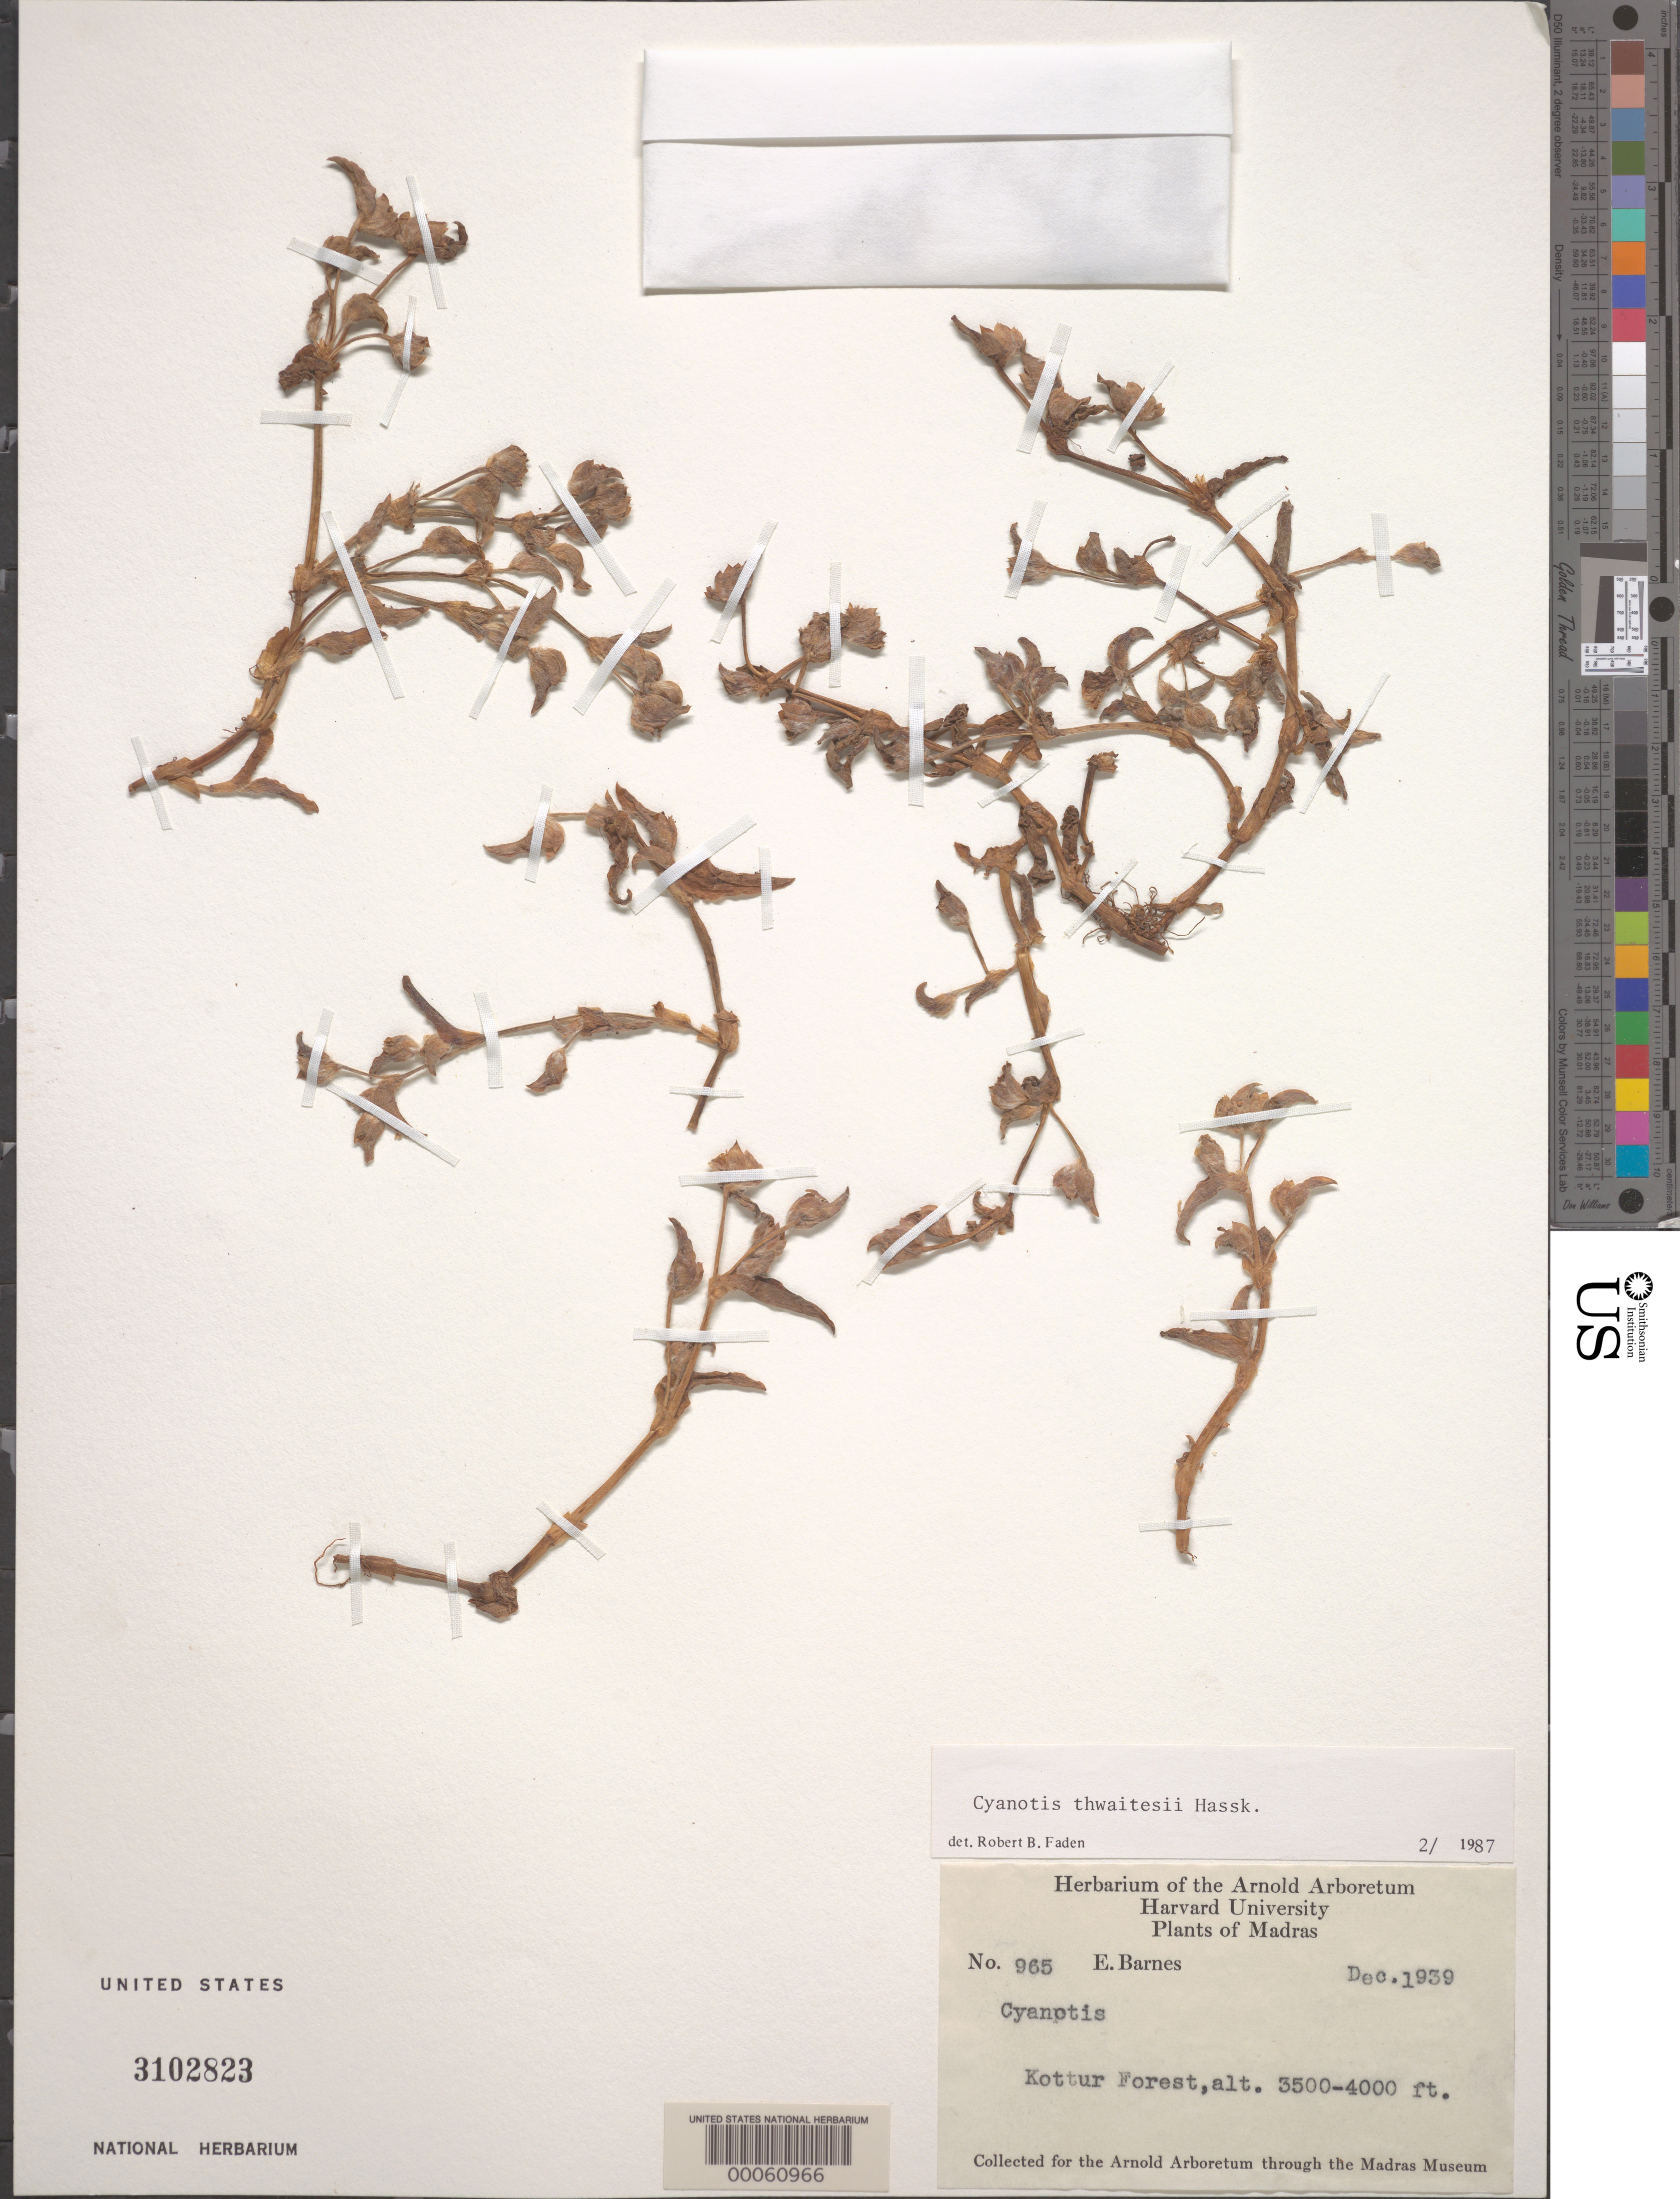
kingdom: Plantae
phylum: Tracheophyta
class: Liliopsida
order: Commelinales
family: Commelinaceae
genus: Cyanotis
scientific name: Cyanotis thwaitesii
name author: Hassk.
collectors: E. Barnes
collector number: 965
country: India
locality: Kottur forest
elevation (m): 1067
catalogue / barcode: US 3102823